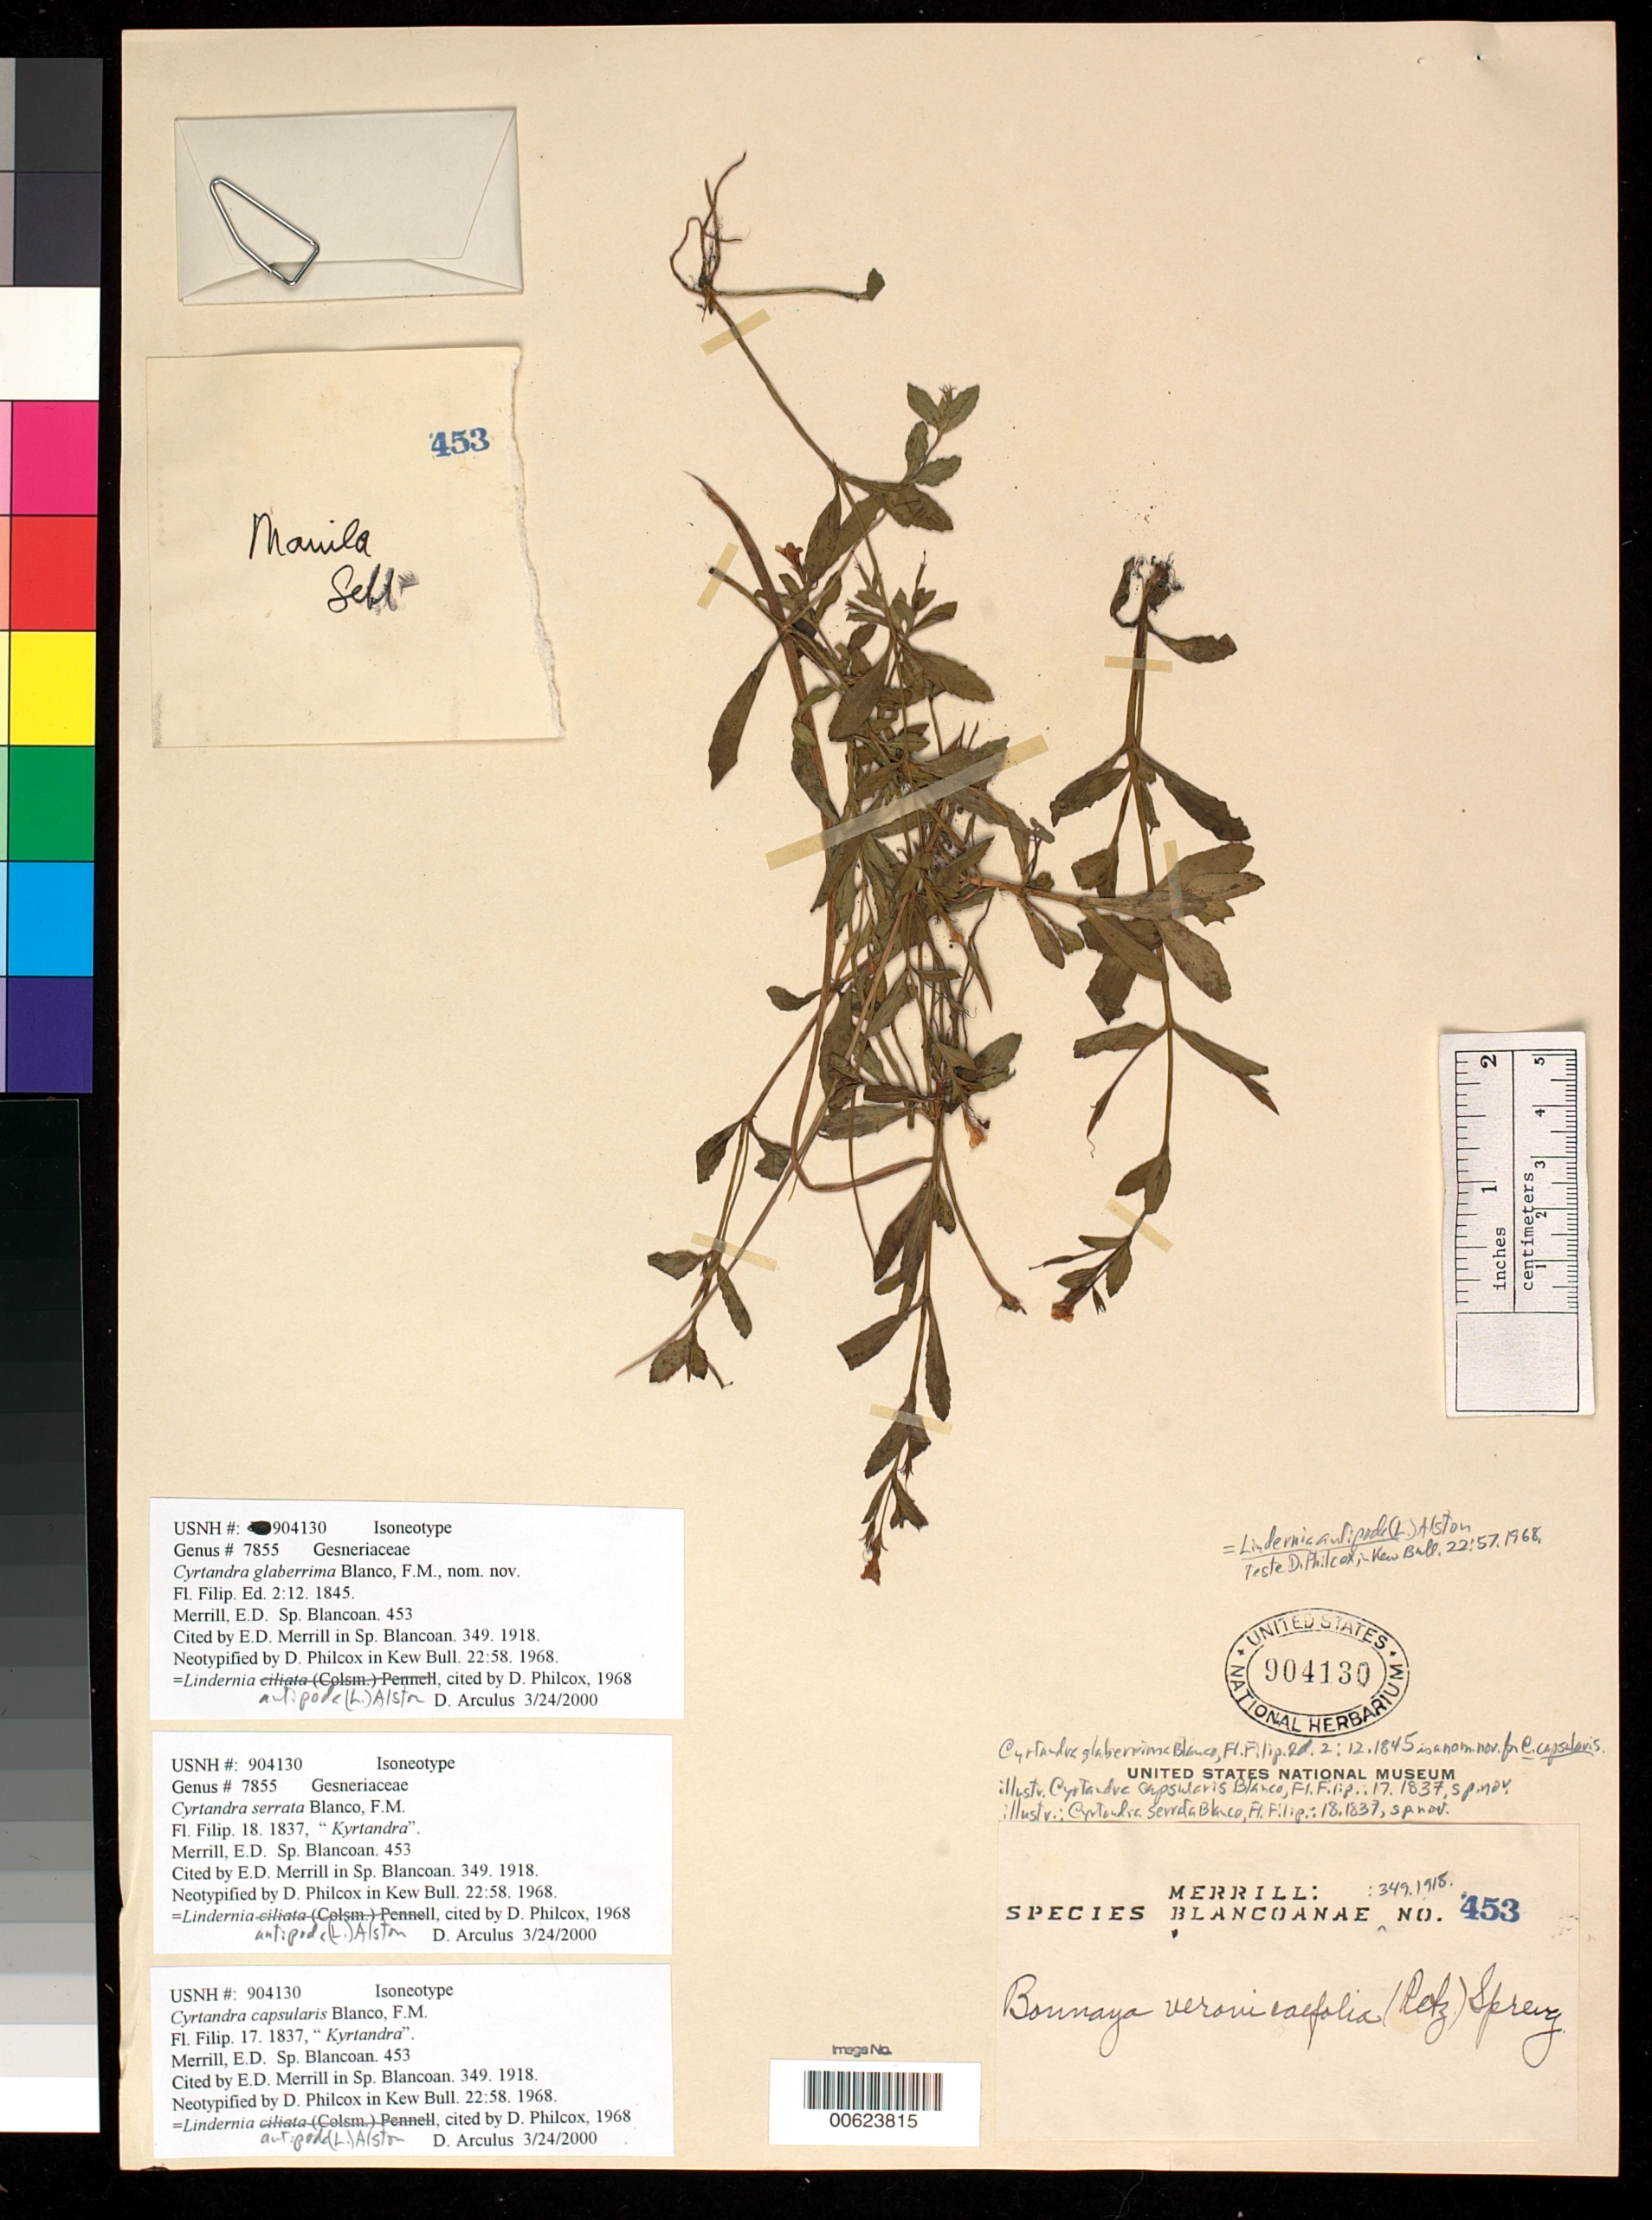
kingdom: Plantae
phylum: Tracheophyta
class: Magnoliopsida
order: Lamiales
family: Gesneriaceae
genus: Cyrtandra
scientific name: Cyrtandra capsularis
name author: Blanco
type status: Isoneotype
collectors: E. D. Merrill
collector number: Sp. Blancoan. 0453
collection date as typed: Sep 1913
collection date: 1913-09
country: Philippines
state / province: Calabarzon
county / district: Quezon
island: Luzon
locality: Manila.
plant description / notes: Nom. nov. for Cyrtandra capsularis Blanco (according to Merrill in Spec. Blancoan.).; Nom. nov. for Cyrtandra [Kyrtandra] capsularis Blanco.; Also a type of Cyrtandra serrata Blanco, Cyrtandra glaberrima Blanco, & Didymocarpus blancoi Hasskarl.; Also a type of Cyrtandra capsularis Blanco, Cyrtandra glaberrima Blanco, & Didymocarpus blancoi Hasskarl.; Also a type of Cyrtandra serrata Blanco, Cyrtandra capsularis Blanco, & Didymocarpus blancoi Hasskarl.; Also a type of Cyrtandra serrata Blanco, Cyrtandra capsularis Blanco, & Cyrtandra glaberrima Blanco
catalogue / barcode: US 904130